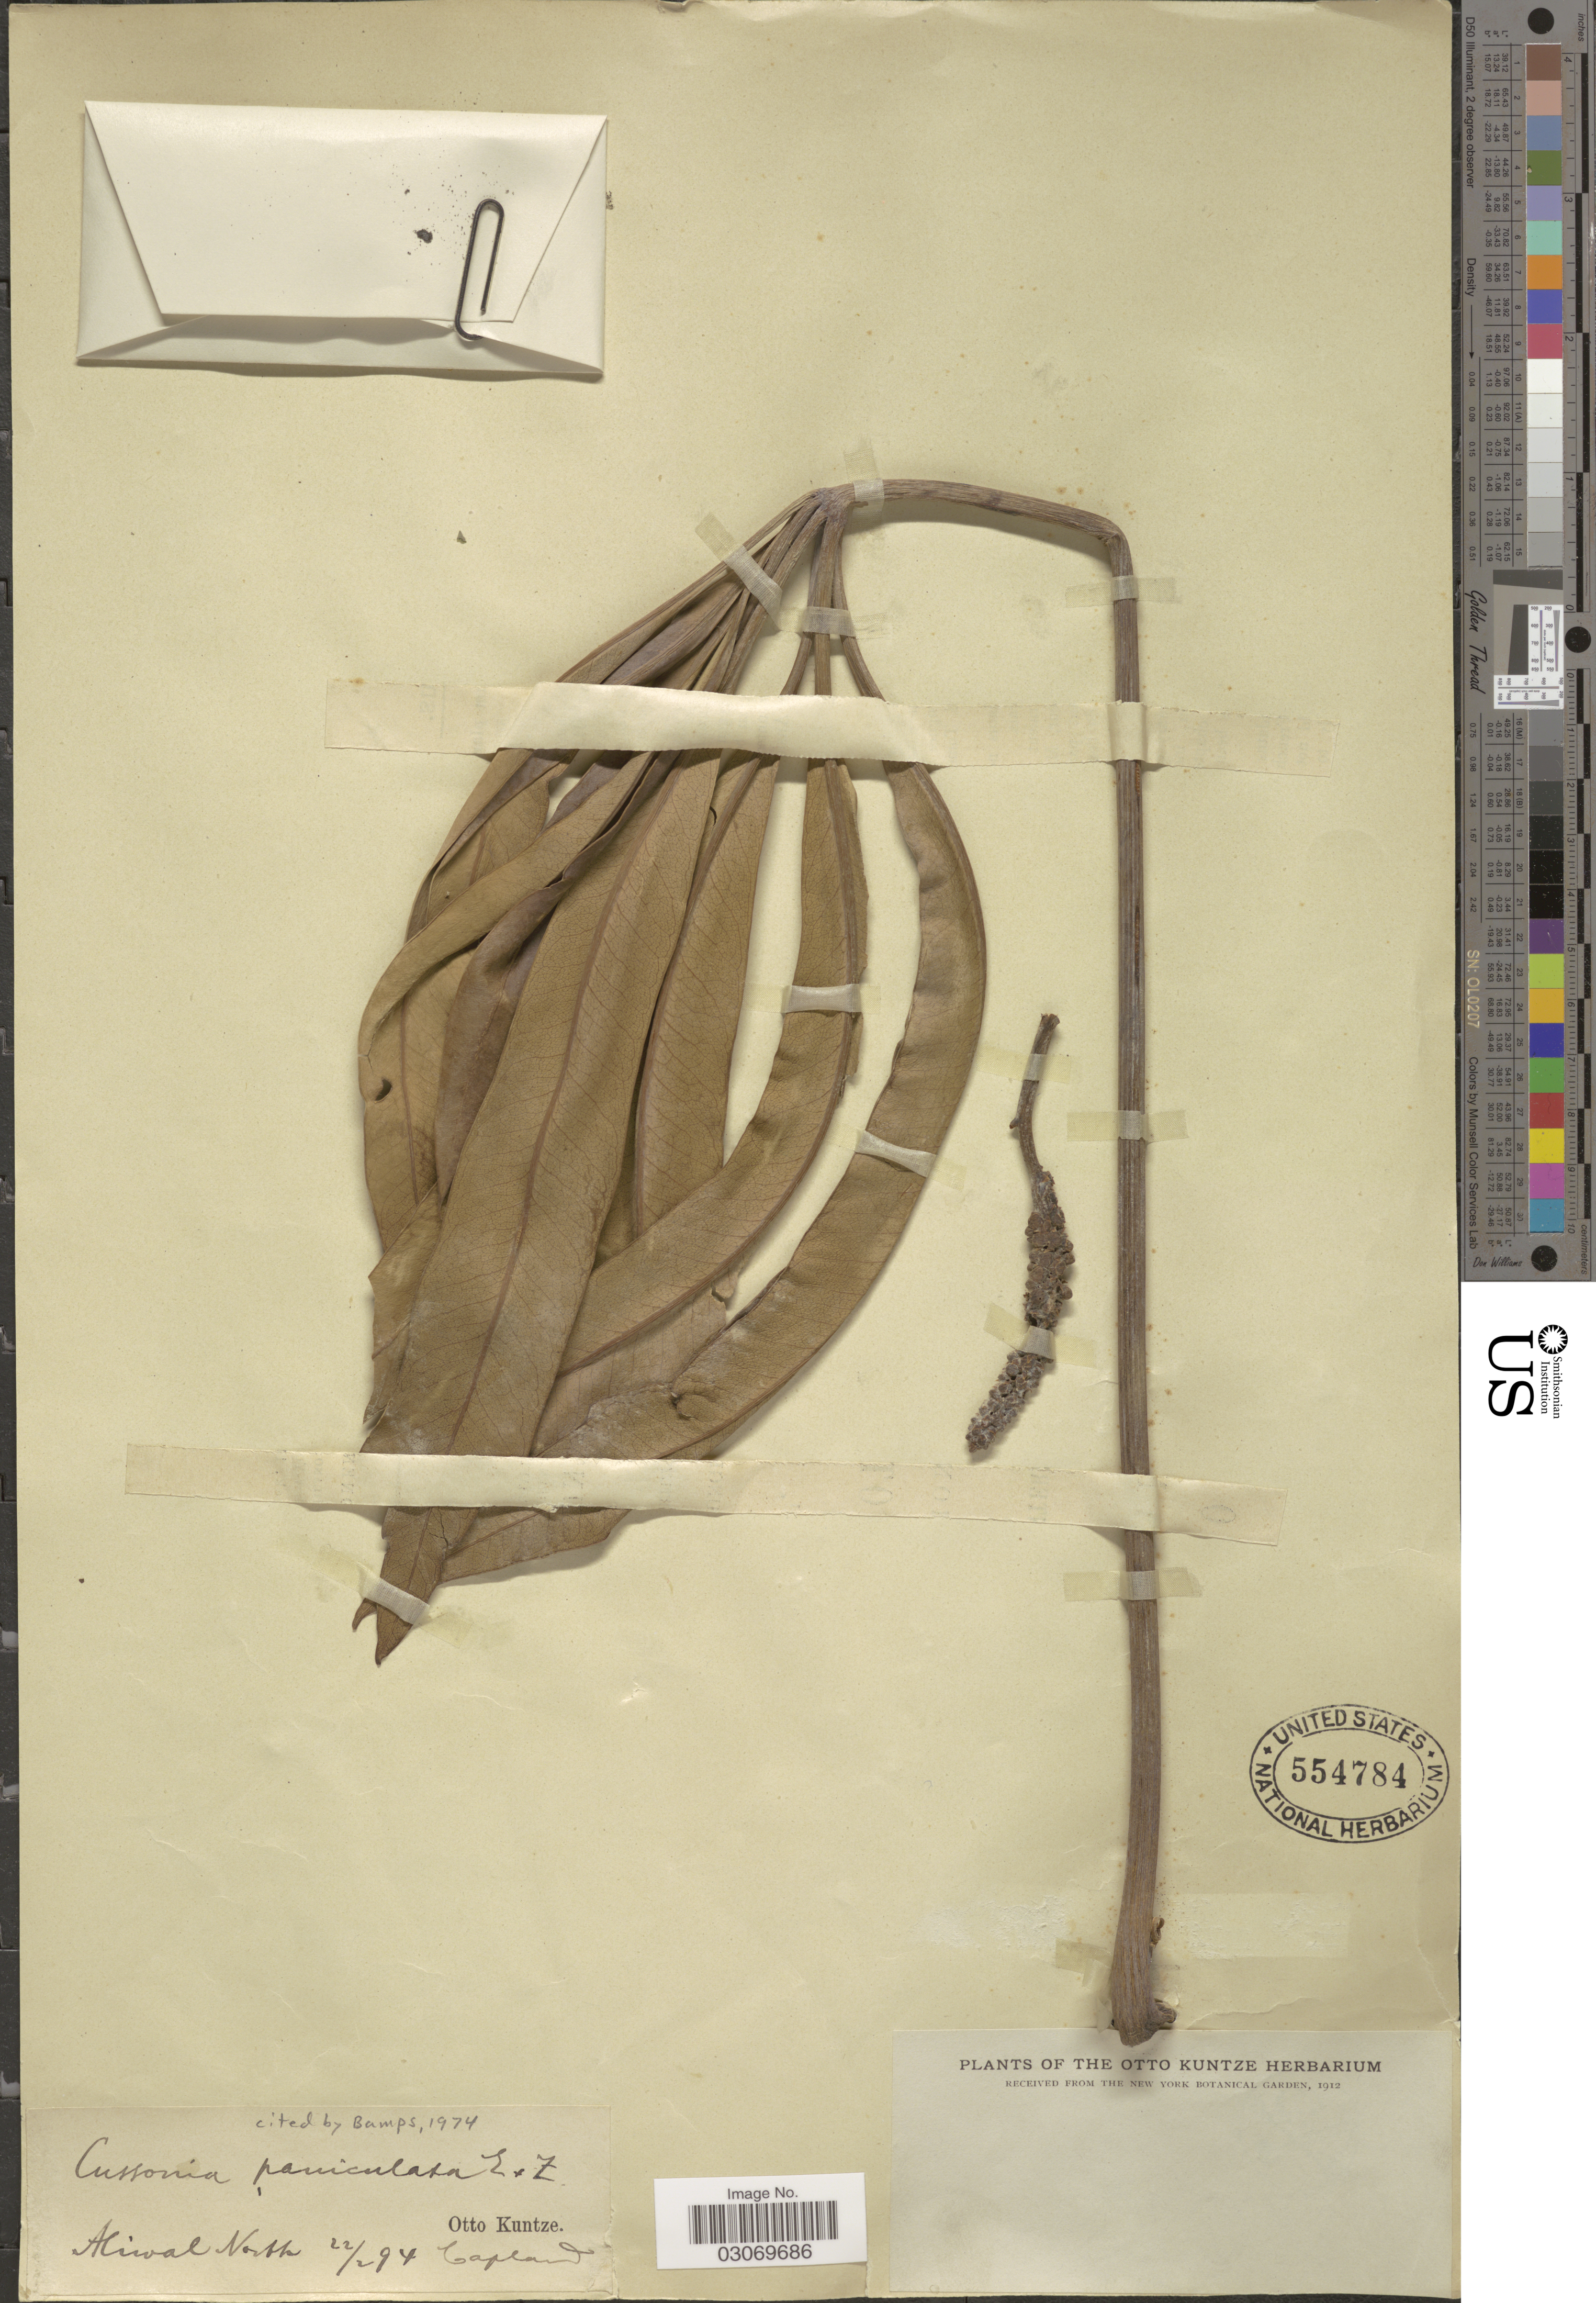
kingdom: Plantae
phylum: Tracheophyta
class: Magnoliopsida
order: Apiales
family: Araliaceae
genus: Cussonia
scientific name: Cussonia paniculata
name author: Eckl. & Zeyh.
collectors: C.E.O. Kuntze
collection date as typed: Transcribed d/m/y: 22/2/94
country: South Africa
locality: Aliwal North, Capland.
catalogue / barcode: US 554784